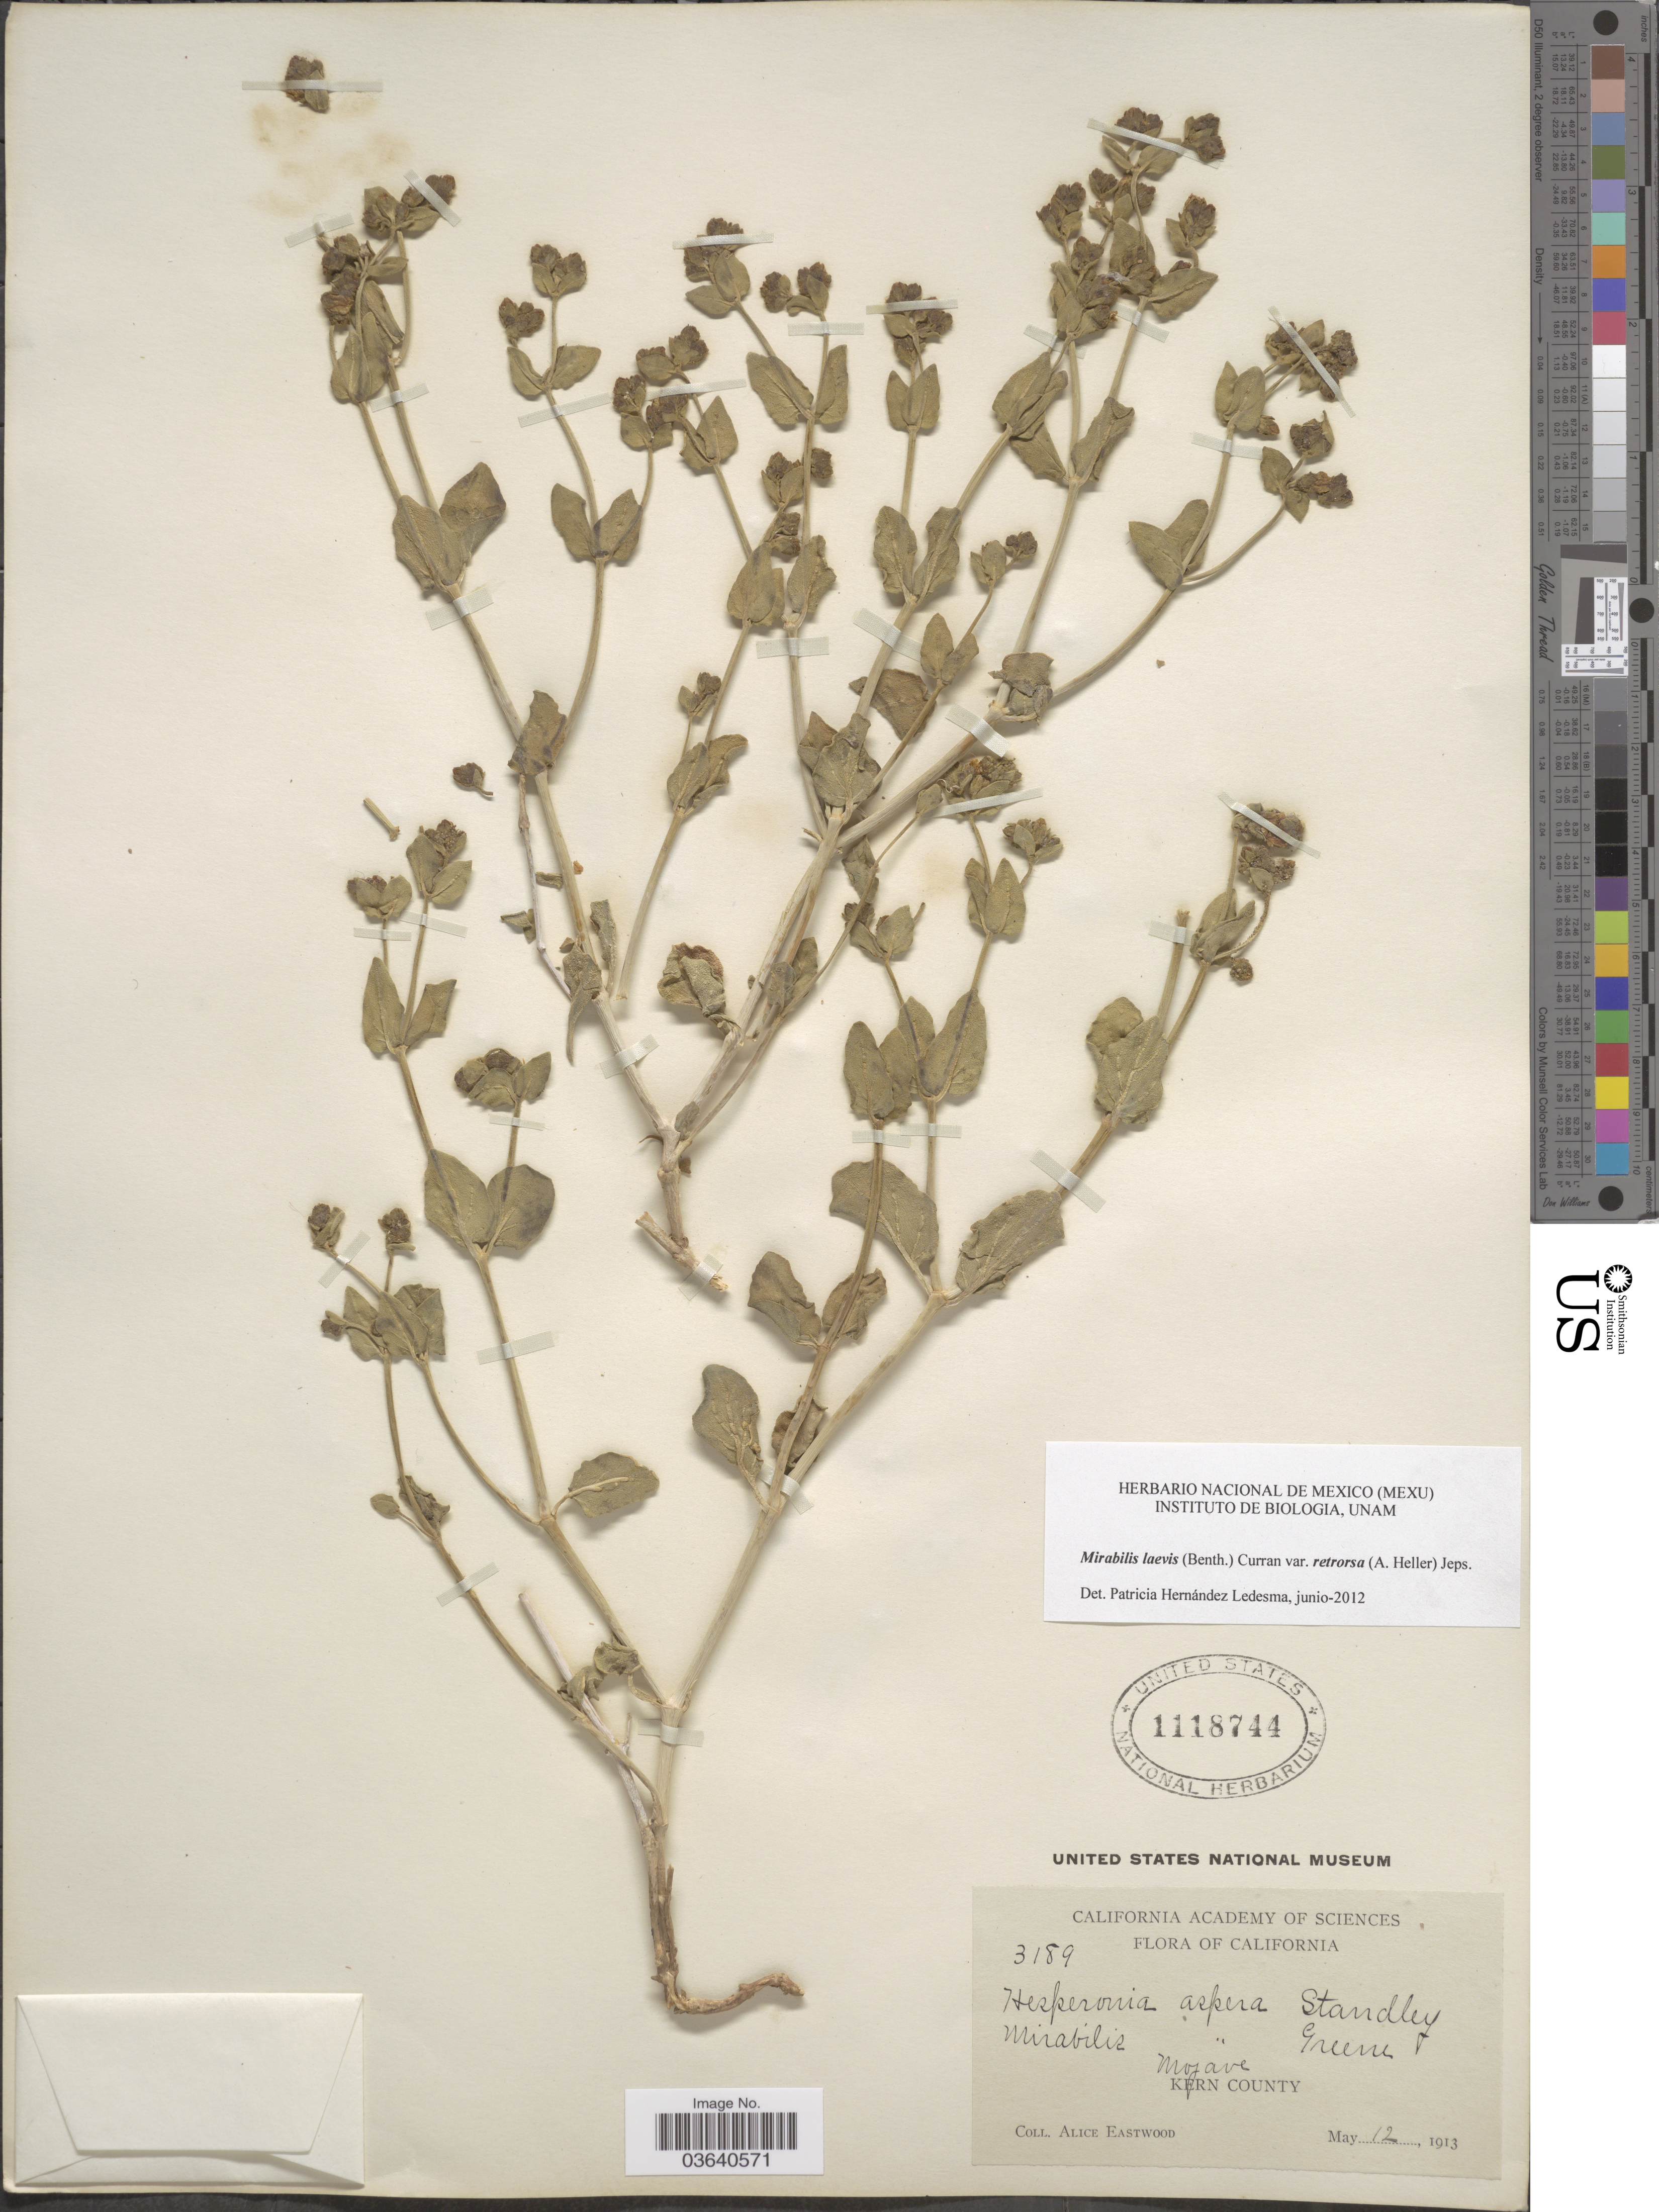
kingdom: Plantae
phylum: Tracheophyta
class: Magnoliopsida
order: Caryophyllales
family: Nyctaginaceae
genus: Mirabilis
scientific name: Mirabilis laevis var. retrorsa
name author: (A. Heller) Jeps.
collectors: A. Eastwood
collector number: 3189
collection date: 1913-05-12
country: United States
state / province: California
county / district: Kern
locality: Mojave. Kern County.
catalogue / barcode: US 1118744